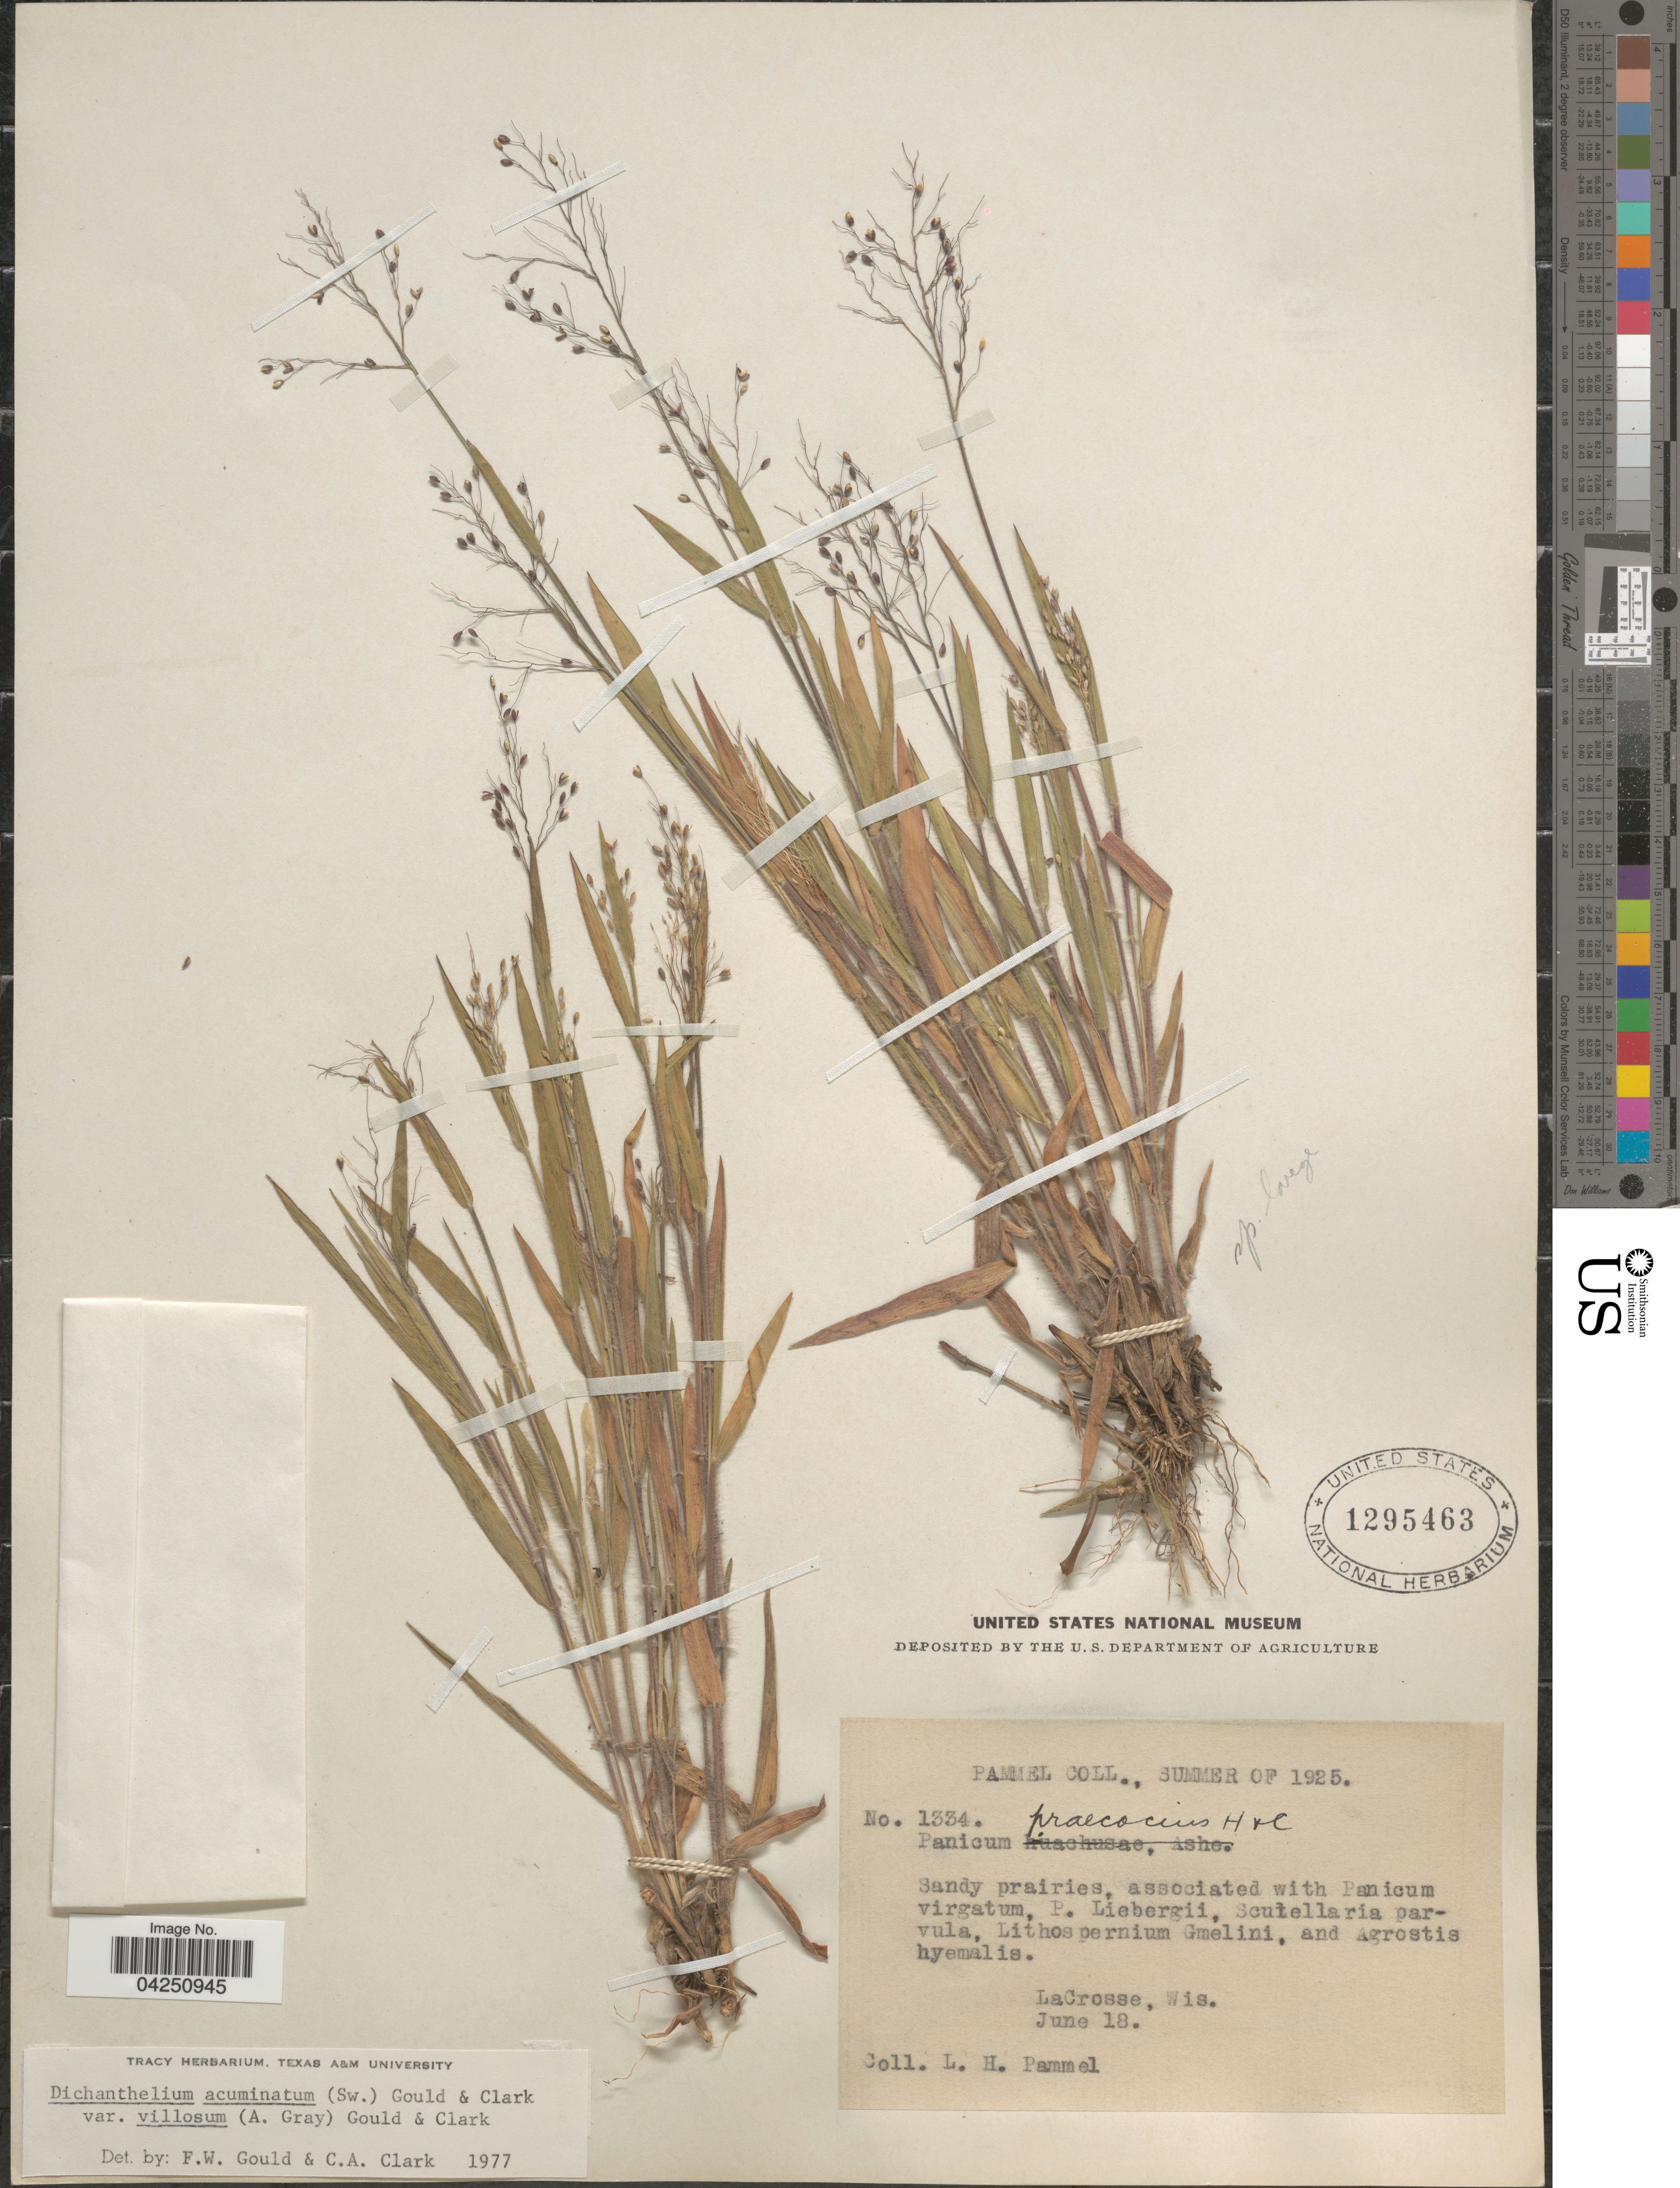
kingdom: Plantae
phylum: Tracheophyta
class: Liliopsida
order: Poales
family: Poaceae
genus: Dichanthelium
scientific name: Dichanthelium acuminatum var. acuminatum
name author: (Sw.) Gould & C.A. Clark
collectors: L. Pammel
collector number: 1334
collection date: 1926-06-18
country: United States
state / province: Wisconsin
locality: Pammel Coll. LaCrosse.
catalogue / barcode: US 1295463